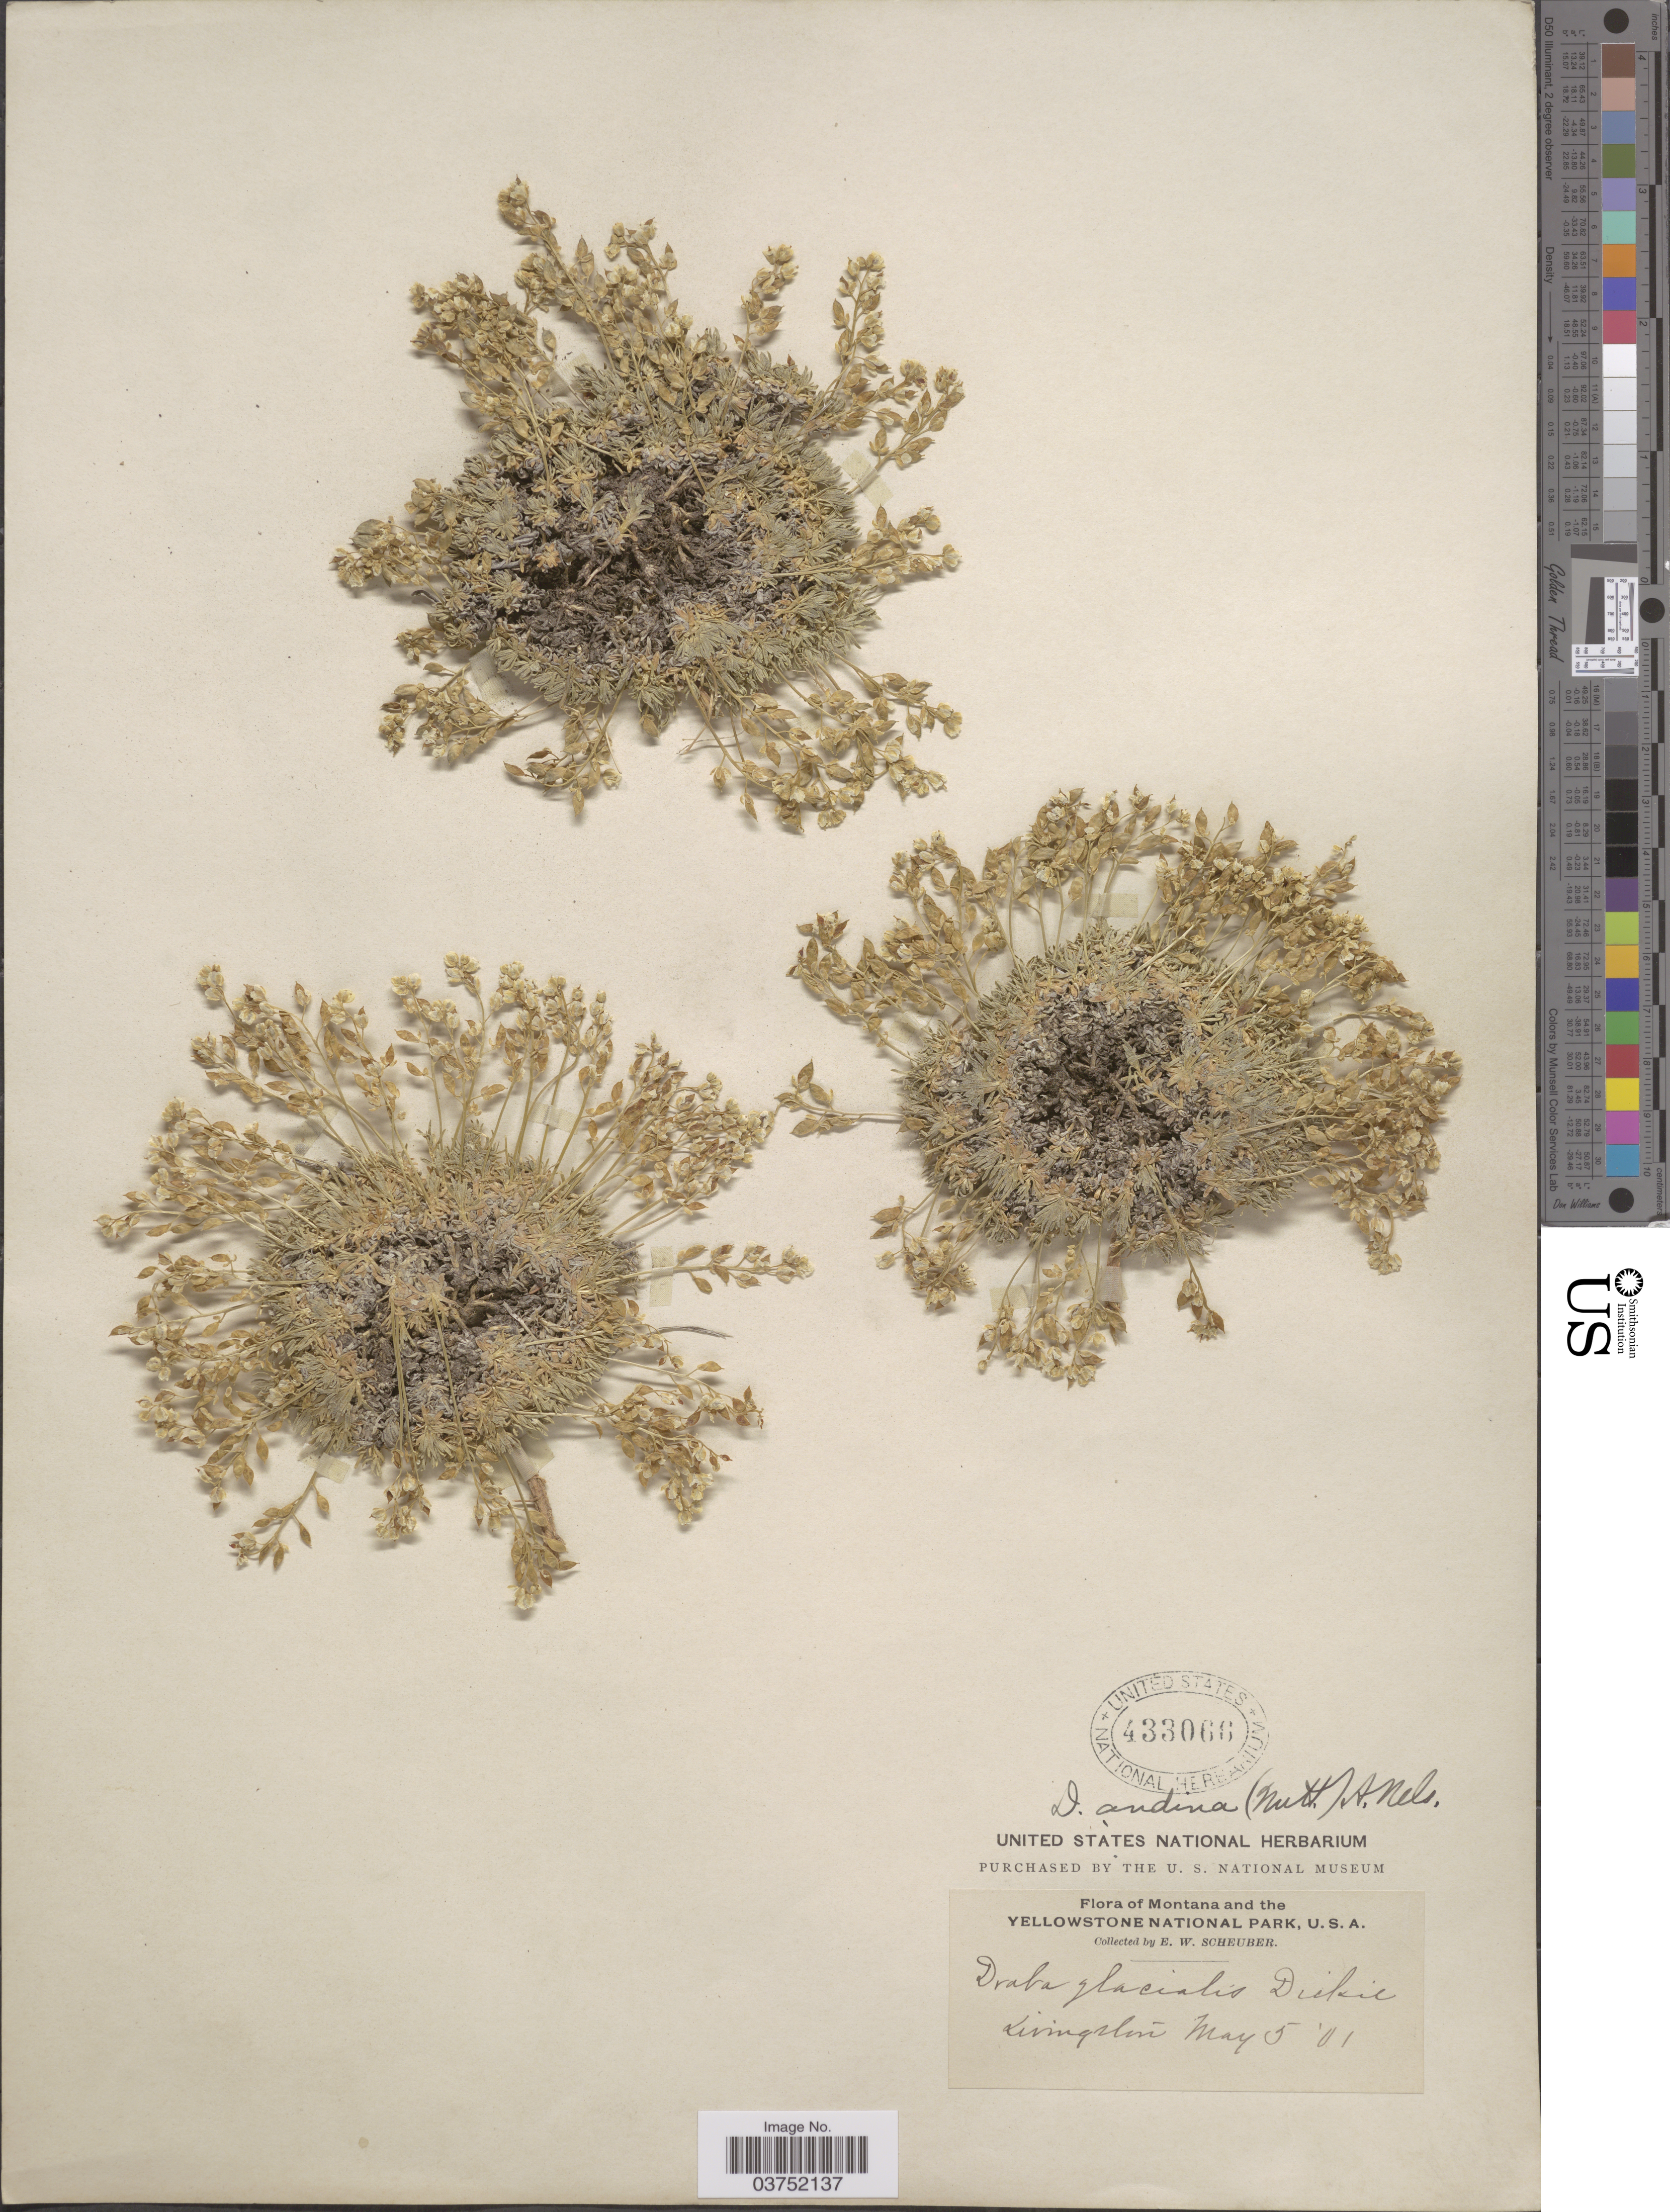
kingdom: Plantae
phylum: Tracheophyta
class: Magnoliopsida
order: Brassicales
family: Brassicaceae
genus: Draba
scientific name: Draba oligosperma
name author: Hook.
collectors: E. Scheuber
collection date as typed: Transcribed d/m/y: 5/5/1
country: United States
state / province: Montana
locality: Yellowstone National Park. Livingston.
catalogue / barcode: US 433066